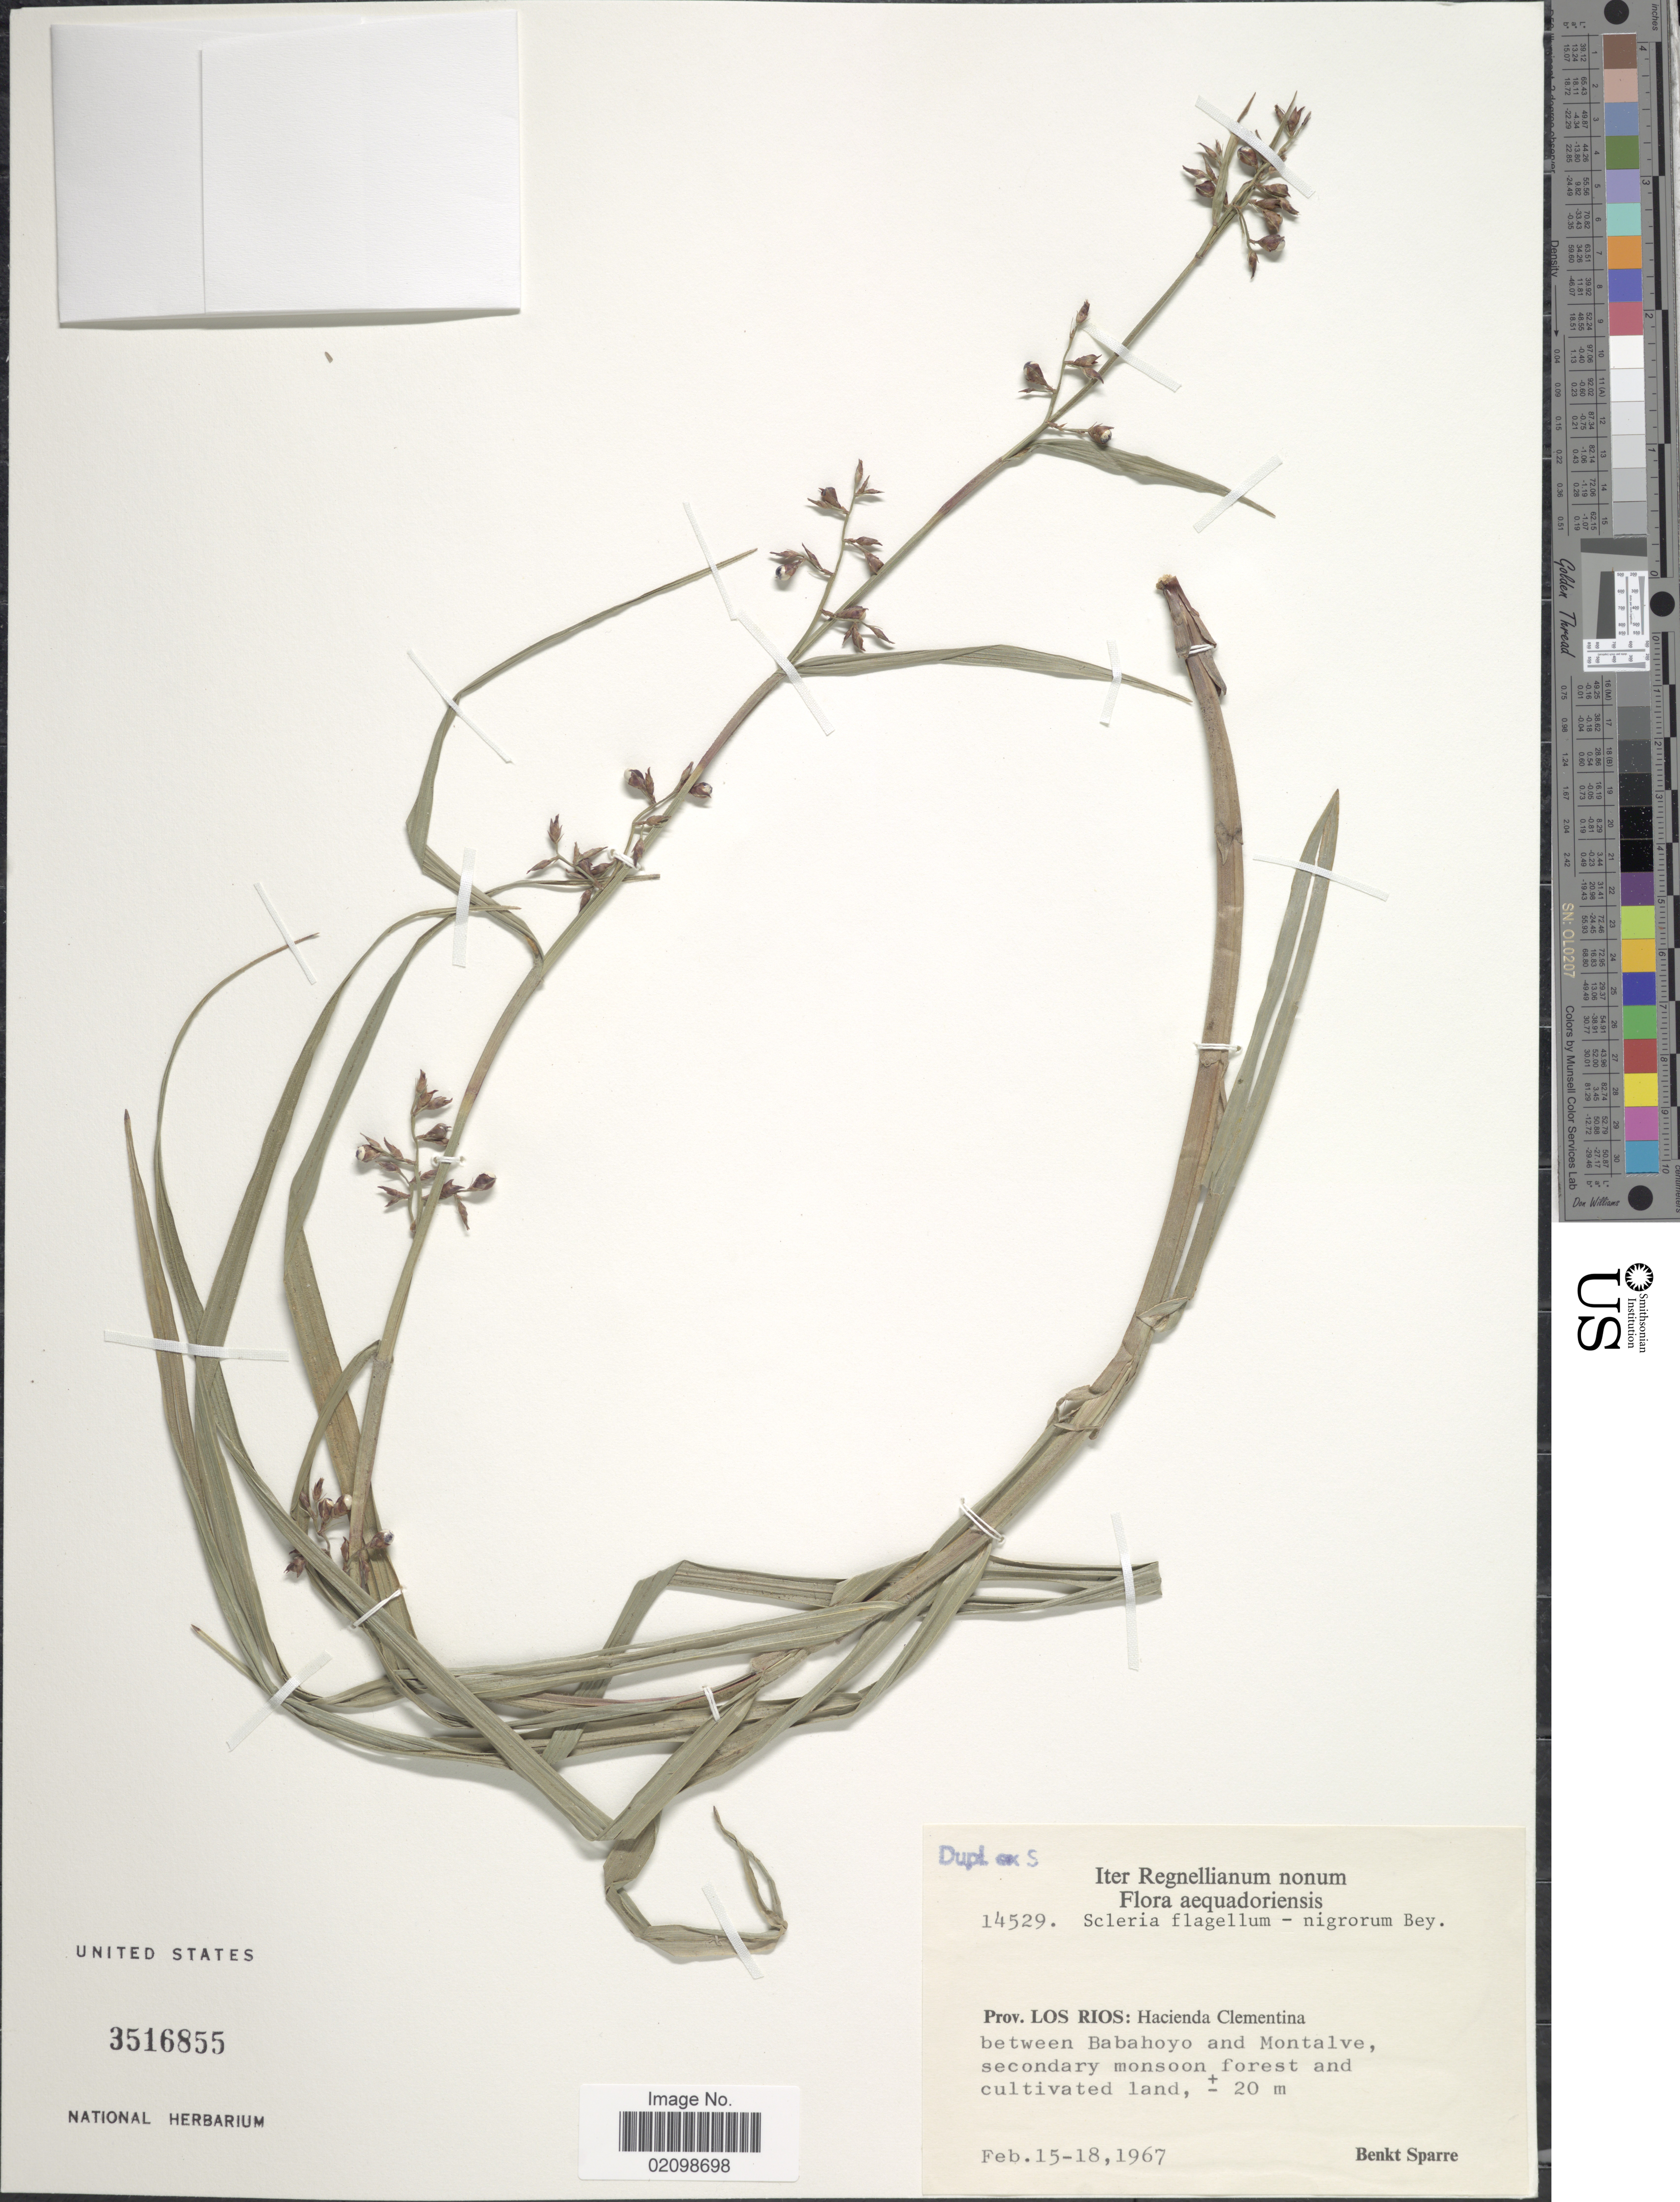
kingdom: Plantae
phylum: Tracheophyta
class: Liliopsida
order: Poales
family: Cyperaceae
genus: Scleria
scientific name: Scleria flagellum-nigrorum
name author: P.J. Bergius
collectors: B. Sparre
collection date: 1967-02-15/1967-02-18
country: Ecuador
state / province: Los Ríos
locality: Prov. Los Rios: Hacienda Clementina between Babahoyo and Montalve, secondary monsoon forest and cultivated land.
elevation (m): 20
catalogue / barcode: US 3516855